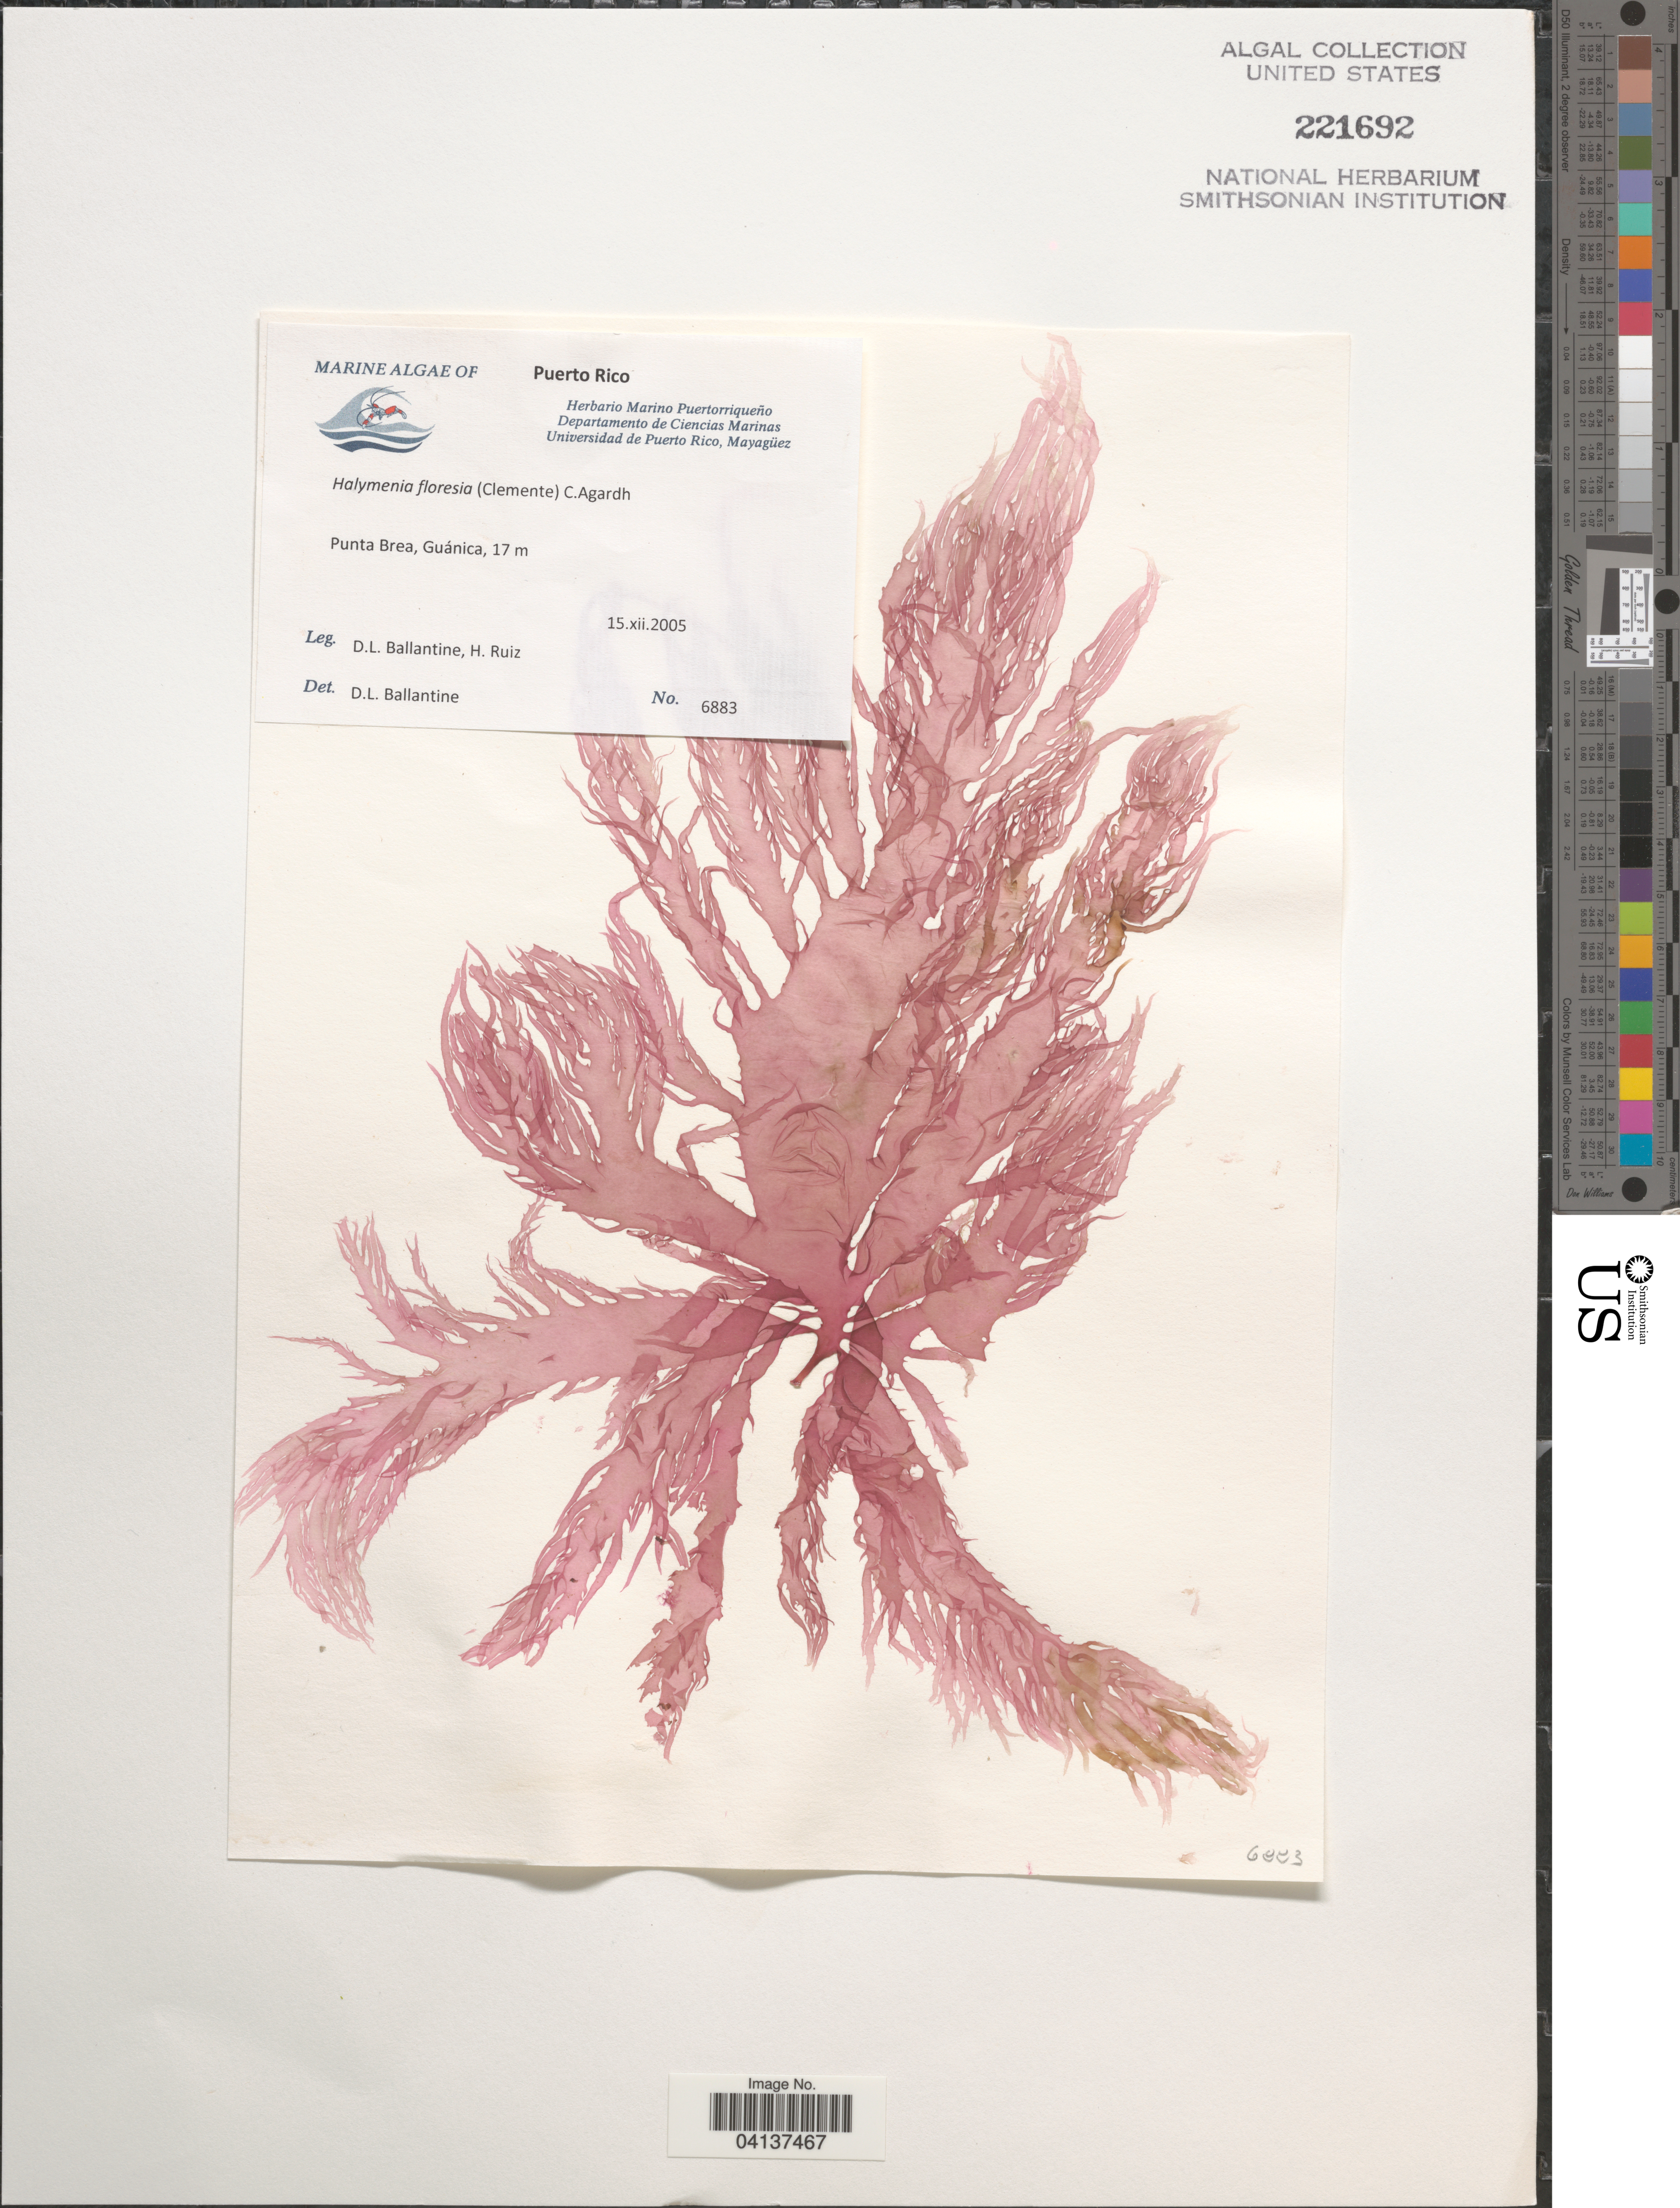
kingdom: Plantae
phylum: Rhodophyta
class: Florideophyceae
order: Halymeniales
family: Halymeniaceae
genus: Halymenia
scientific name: Halymenia floresii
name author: (Clemente) C. Agardh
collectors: D.L. Ballantine & H. Ruiz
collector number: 6883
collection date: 2005-12-15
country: Puerto Rico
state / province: Guánica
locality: Punta Brea.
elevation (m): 17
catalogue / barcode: US 221692